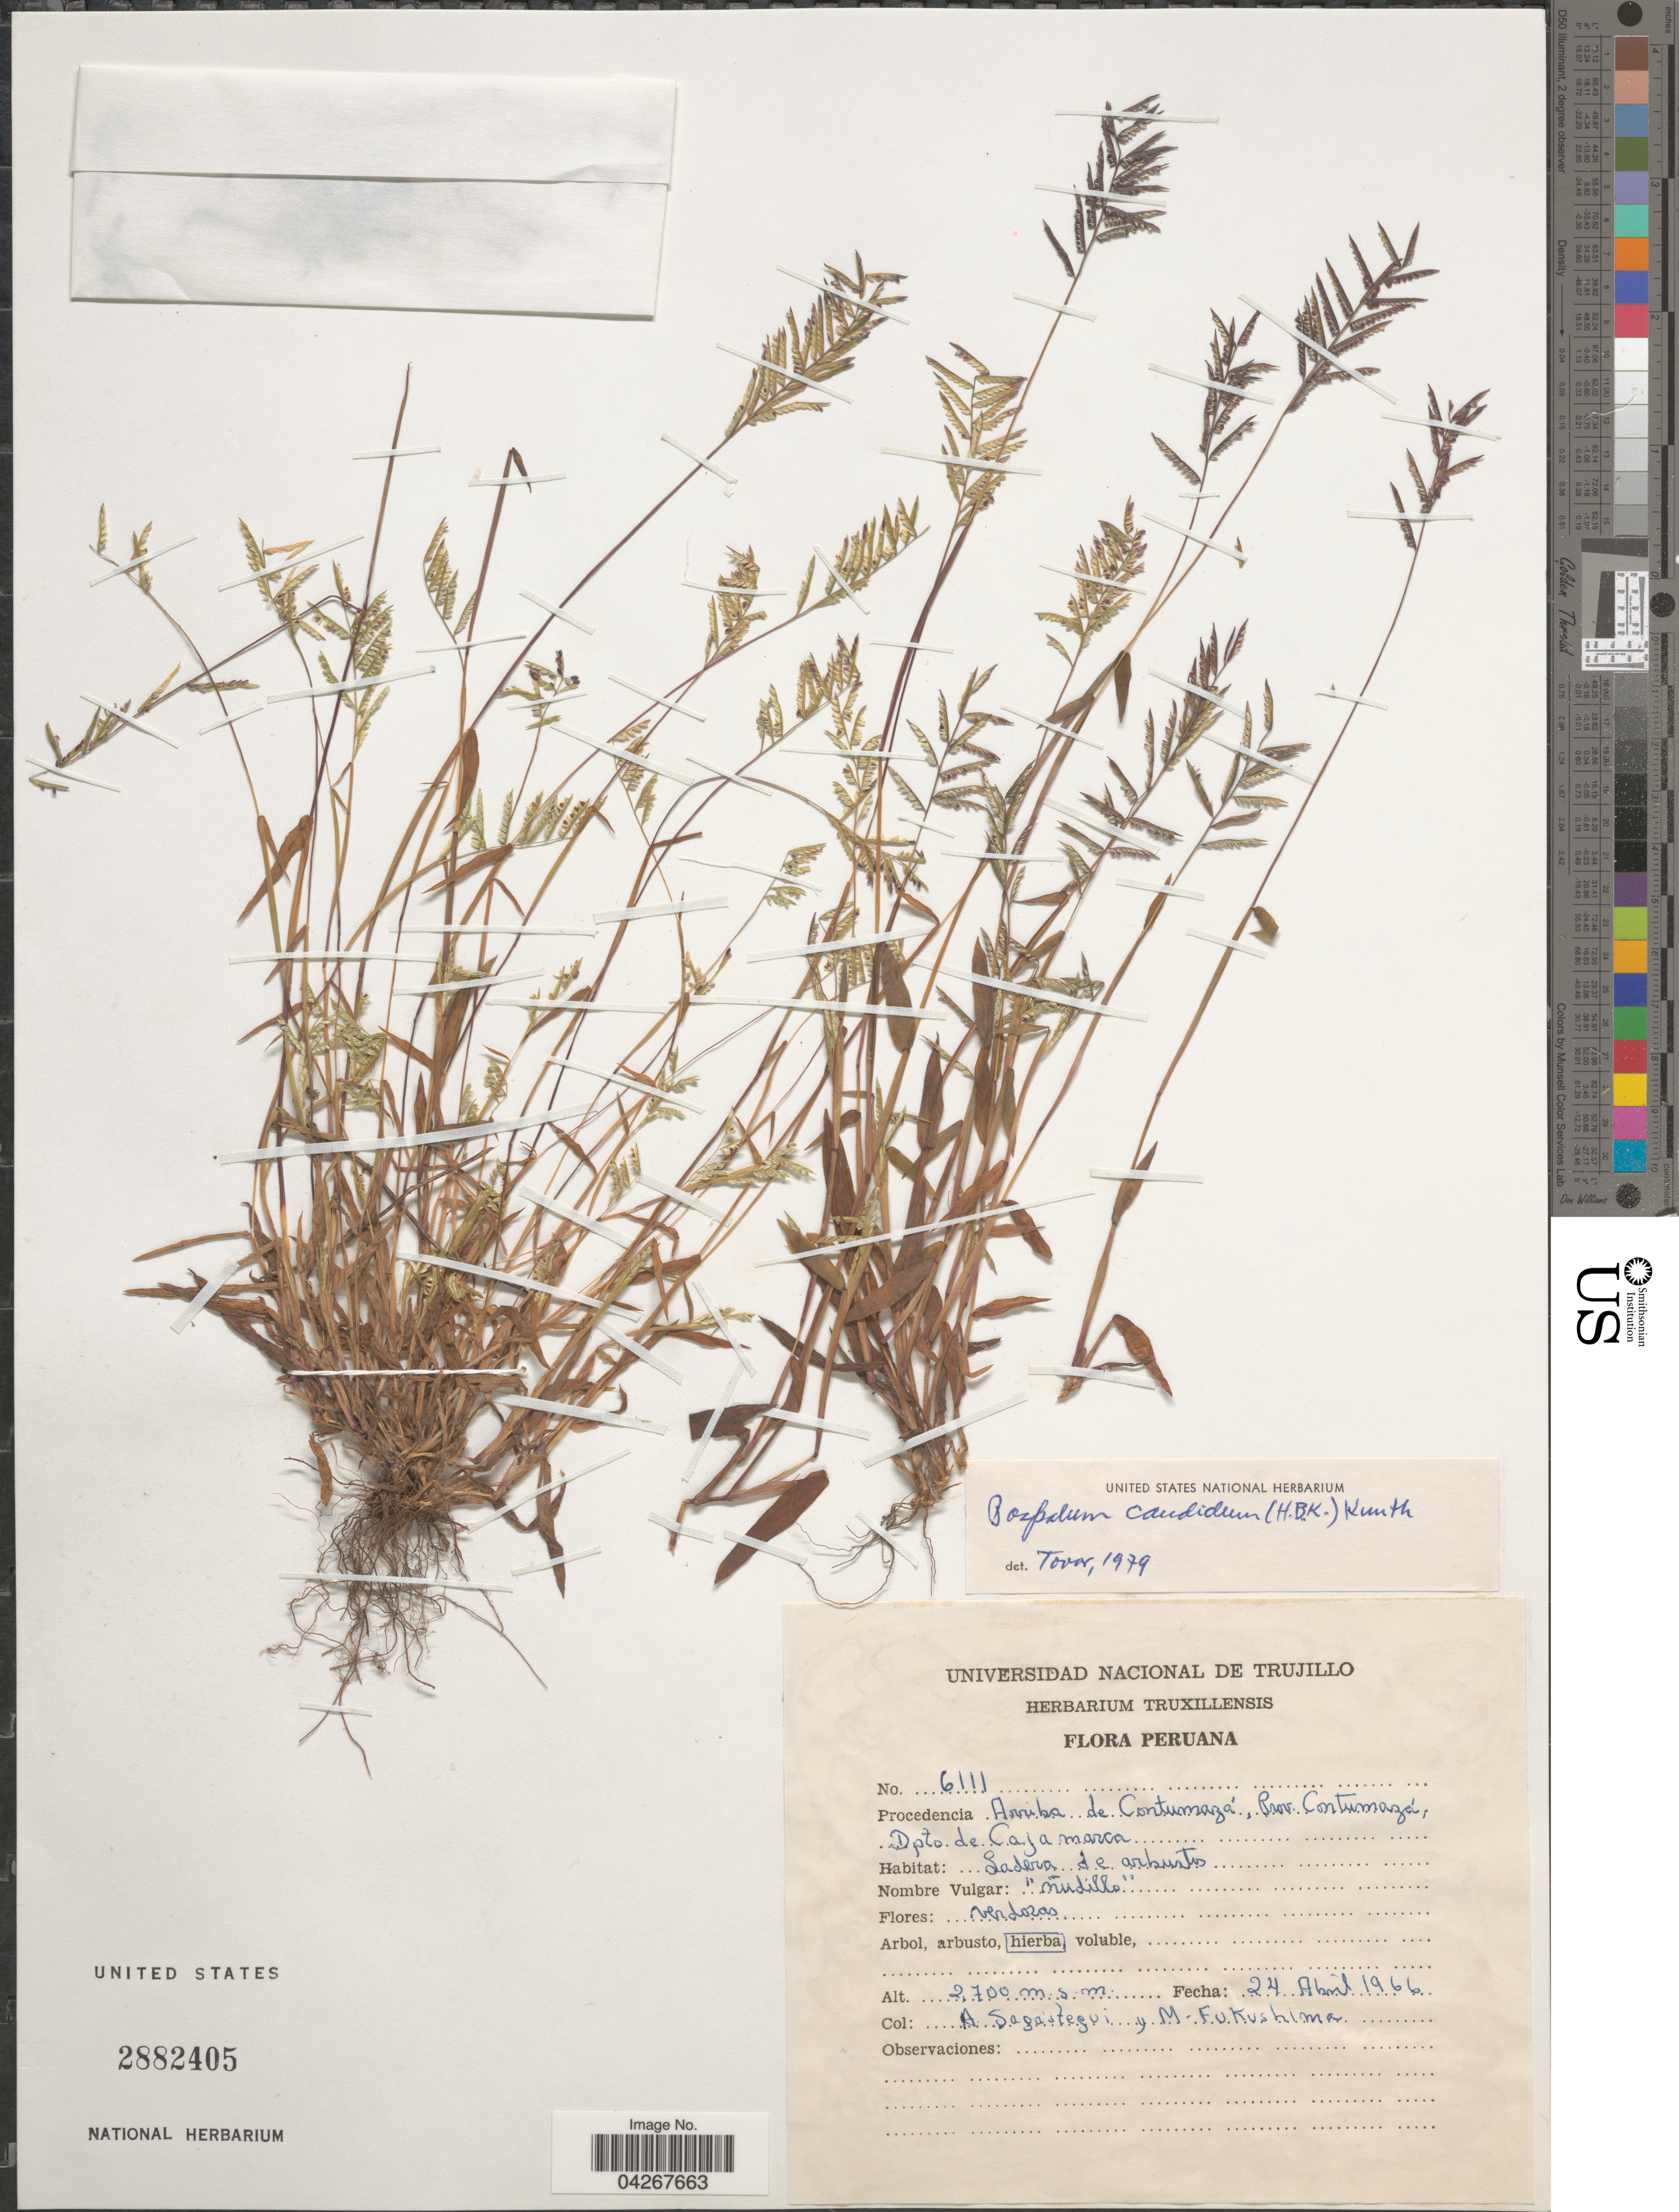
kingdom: Plantae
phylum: Tracheophyta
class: Liliopsida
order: Poales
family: Poaceae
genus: Paspalum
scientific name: Paspalum candidum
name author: (Humb. & Bonpl. ex Fleugge) Kunth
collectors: A. Sagastegui & M. Fukushima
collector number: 6111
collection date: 1966-04-24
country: Peru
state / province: Cajamarca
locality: Procedencia Arriba de Contumazá, Prov. Contumazá. Dpto. de Cajamarca.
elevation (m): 2700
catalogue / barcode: US 2882405